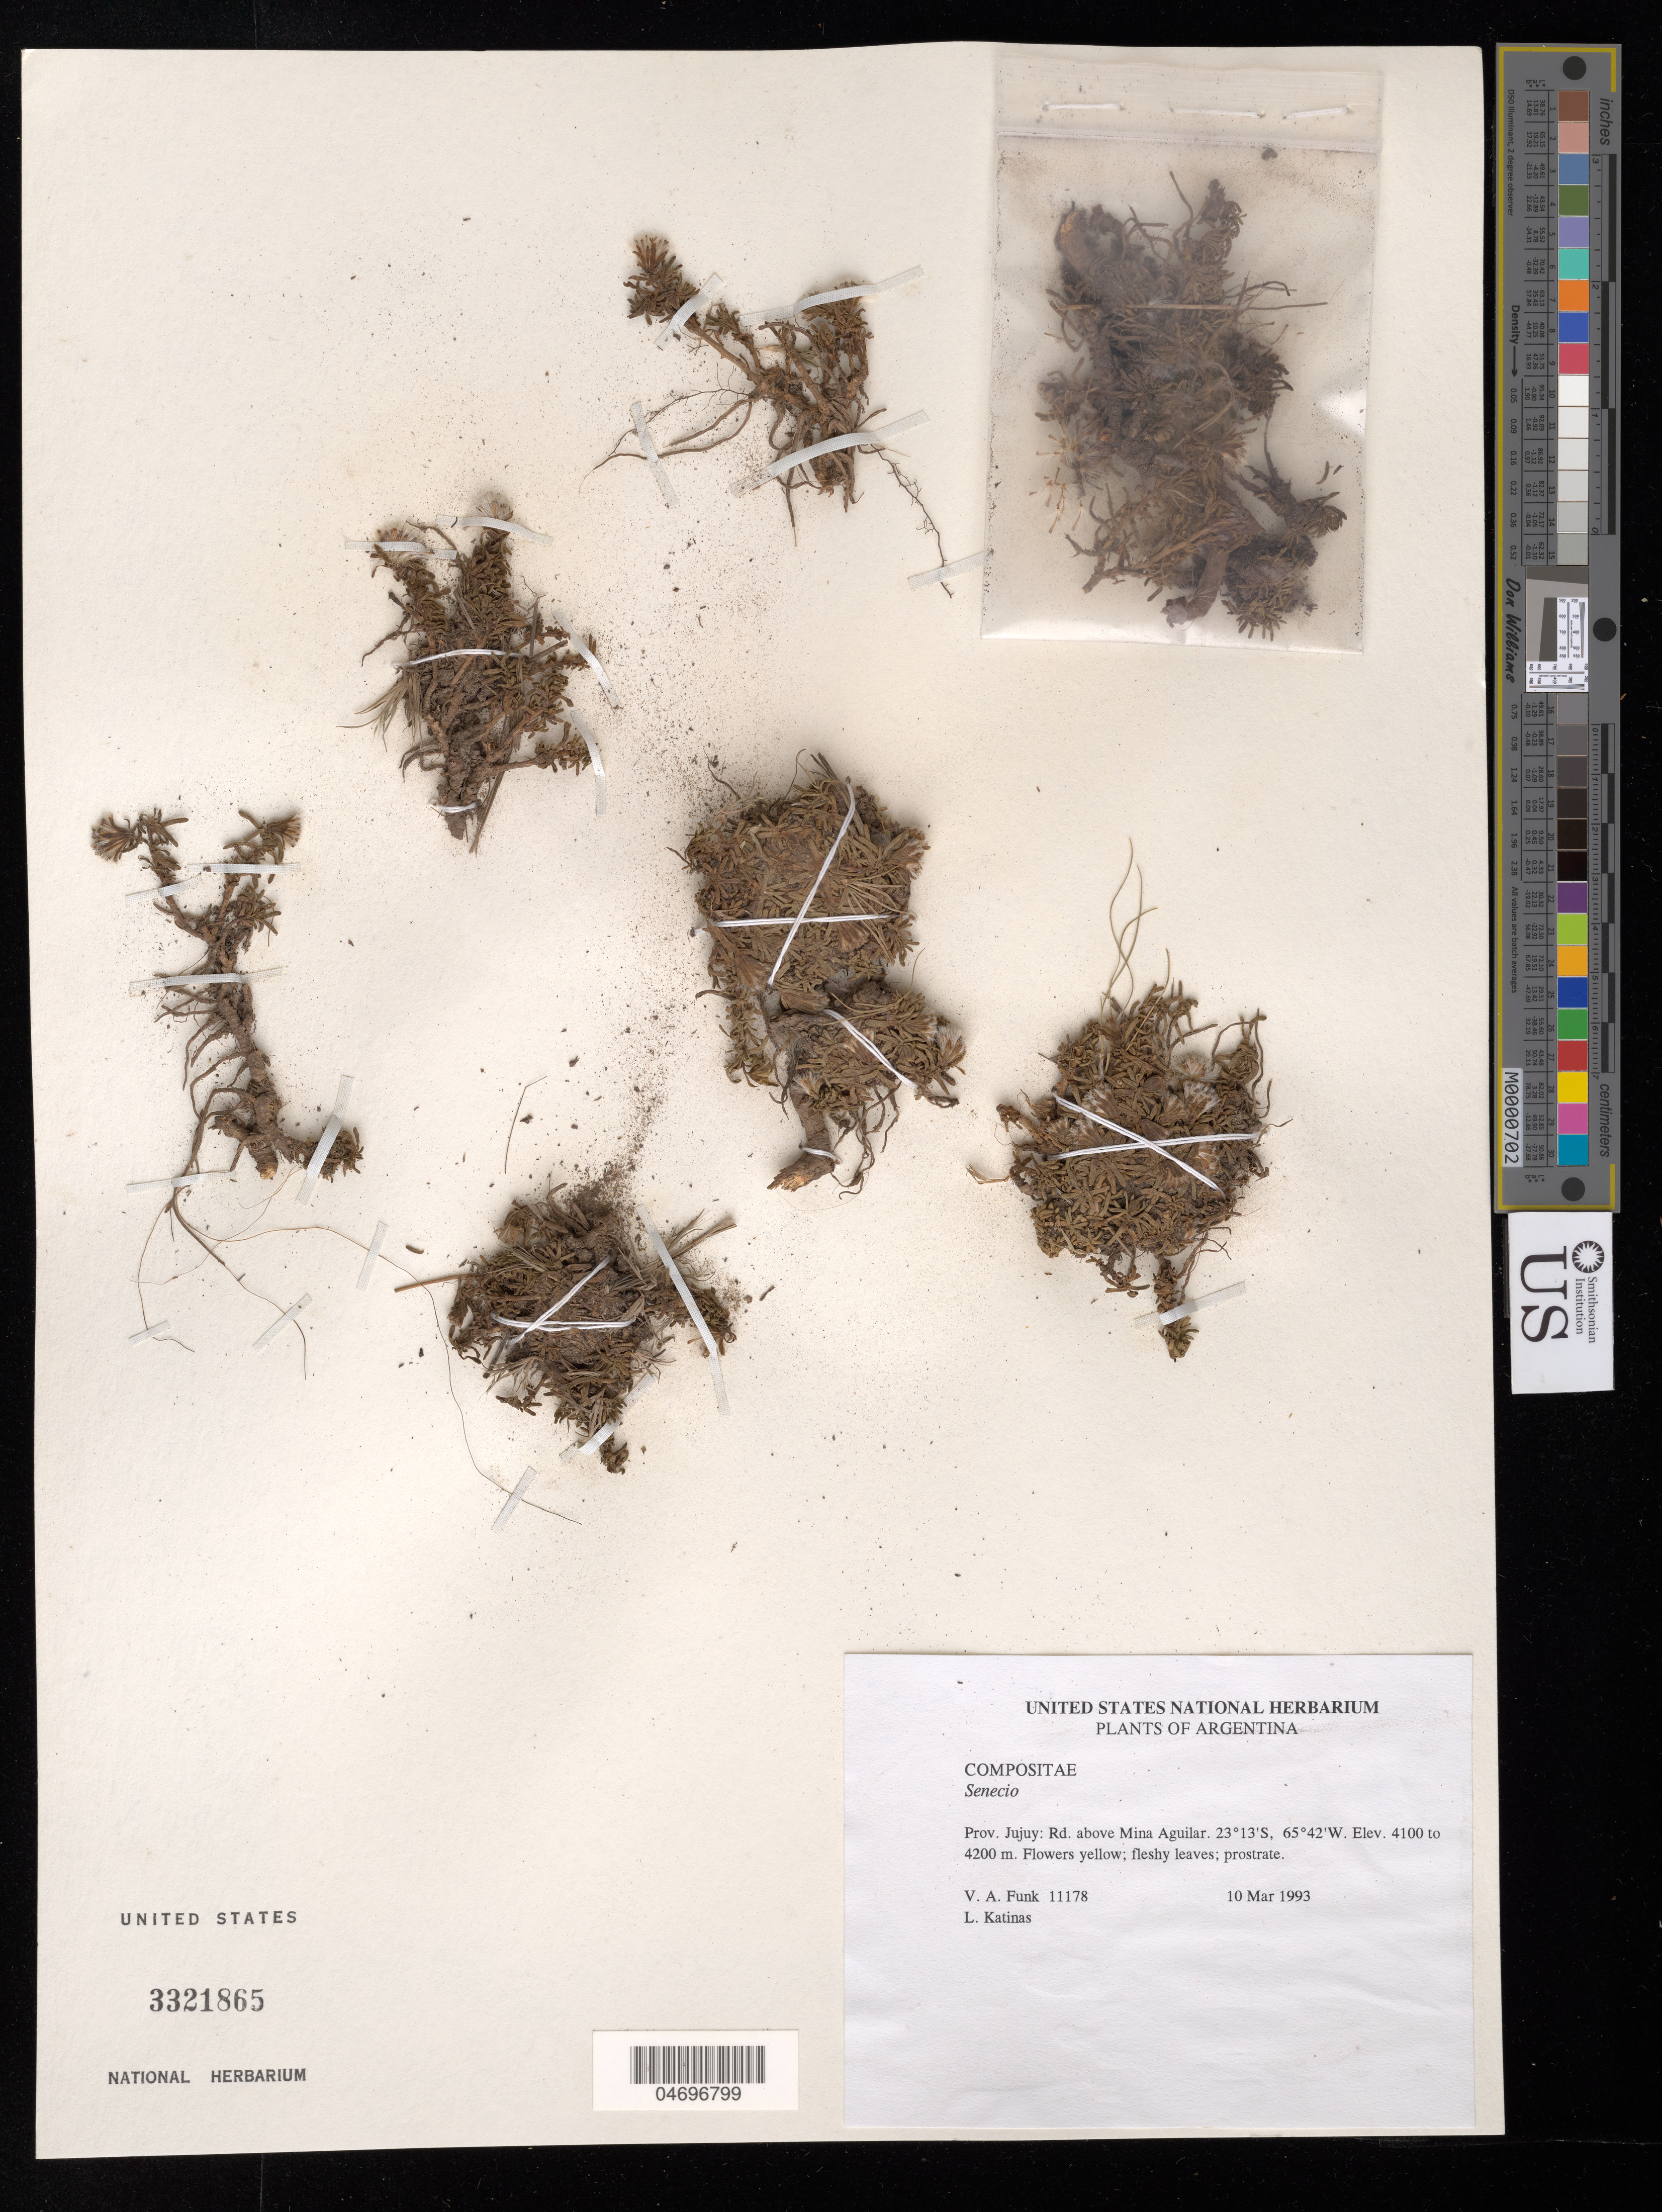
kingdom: Plantae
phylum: Tracheophyta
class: Magnoliopsida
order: Asterales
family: Asteraceae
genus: Senecio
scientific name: Senecio sp.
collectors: L. Katinas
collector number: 11178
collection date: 1993-03-10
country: Argentina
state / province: Jujuy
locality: Road above Mina Aguilar.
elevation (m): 4100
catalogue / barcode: US 3321865